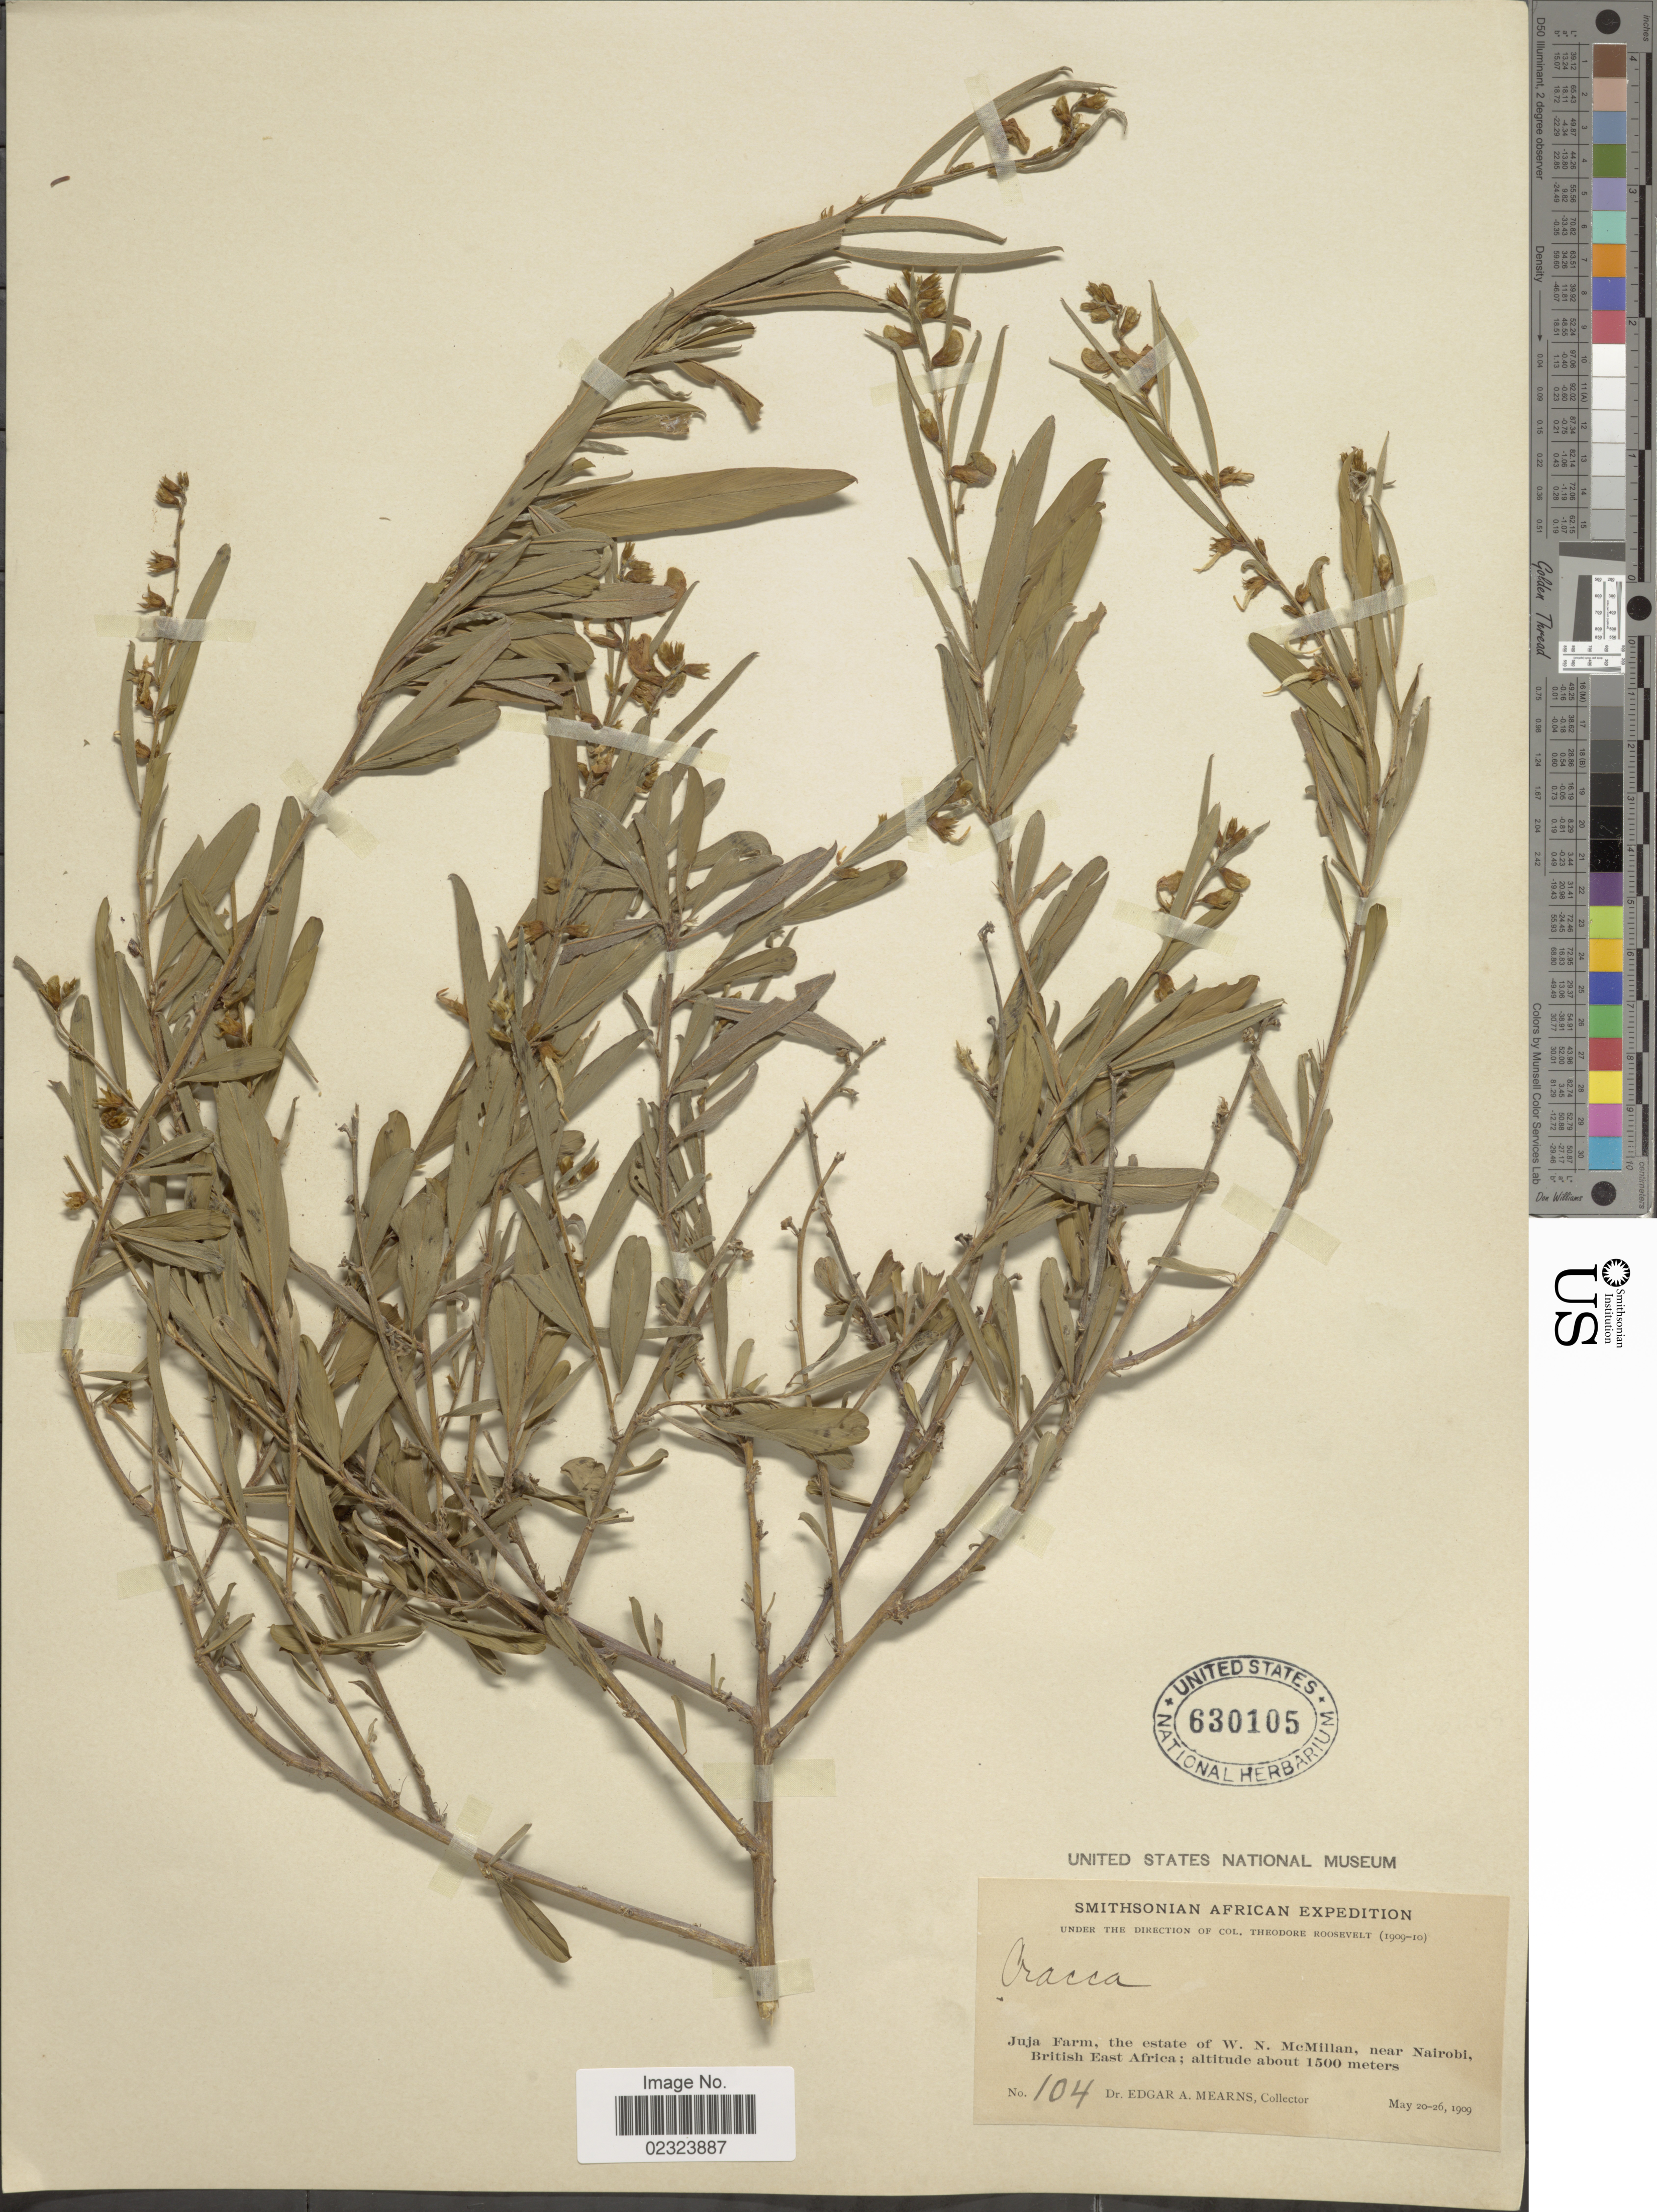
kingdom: Plantae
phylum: Tracheophyta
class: Magnoliopsida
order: Fabales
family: Fabaceae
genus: Tephrosia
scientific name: Tephrosia sp.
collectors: E. A. Mearns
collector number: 104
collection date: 1909-05-20/1909-05-26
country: Kenya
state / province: Nairobi Area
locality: Juja Farm, the estate of W. N. McMillan, near Nairobi, British East Africa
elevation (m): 1500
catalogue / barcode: US 630105